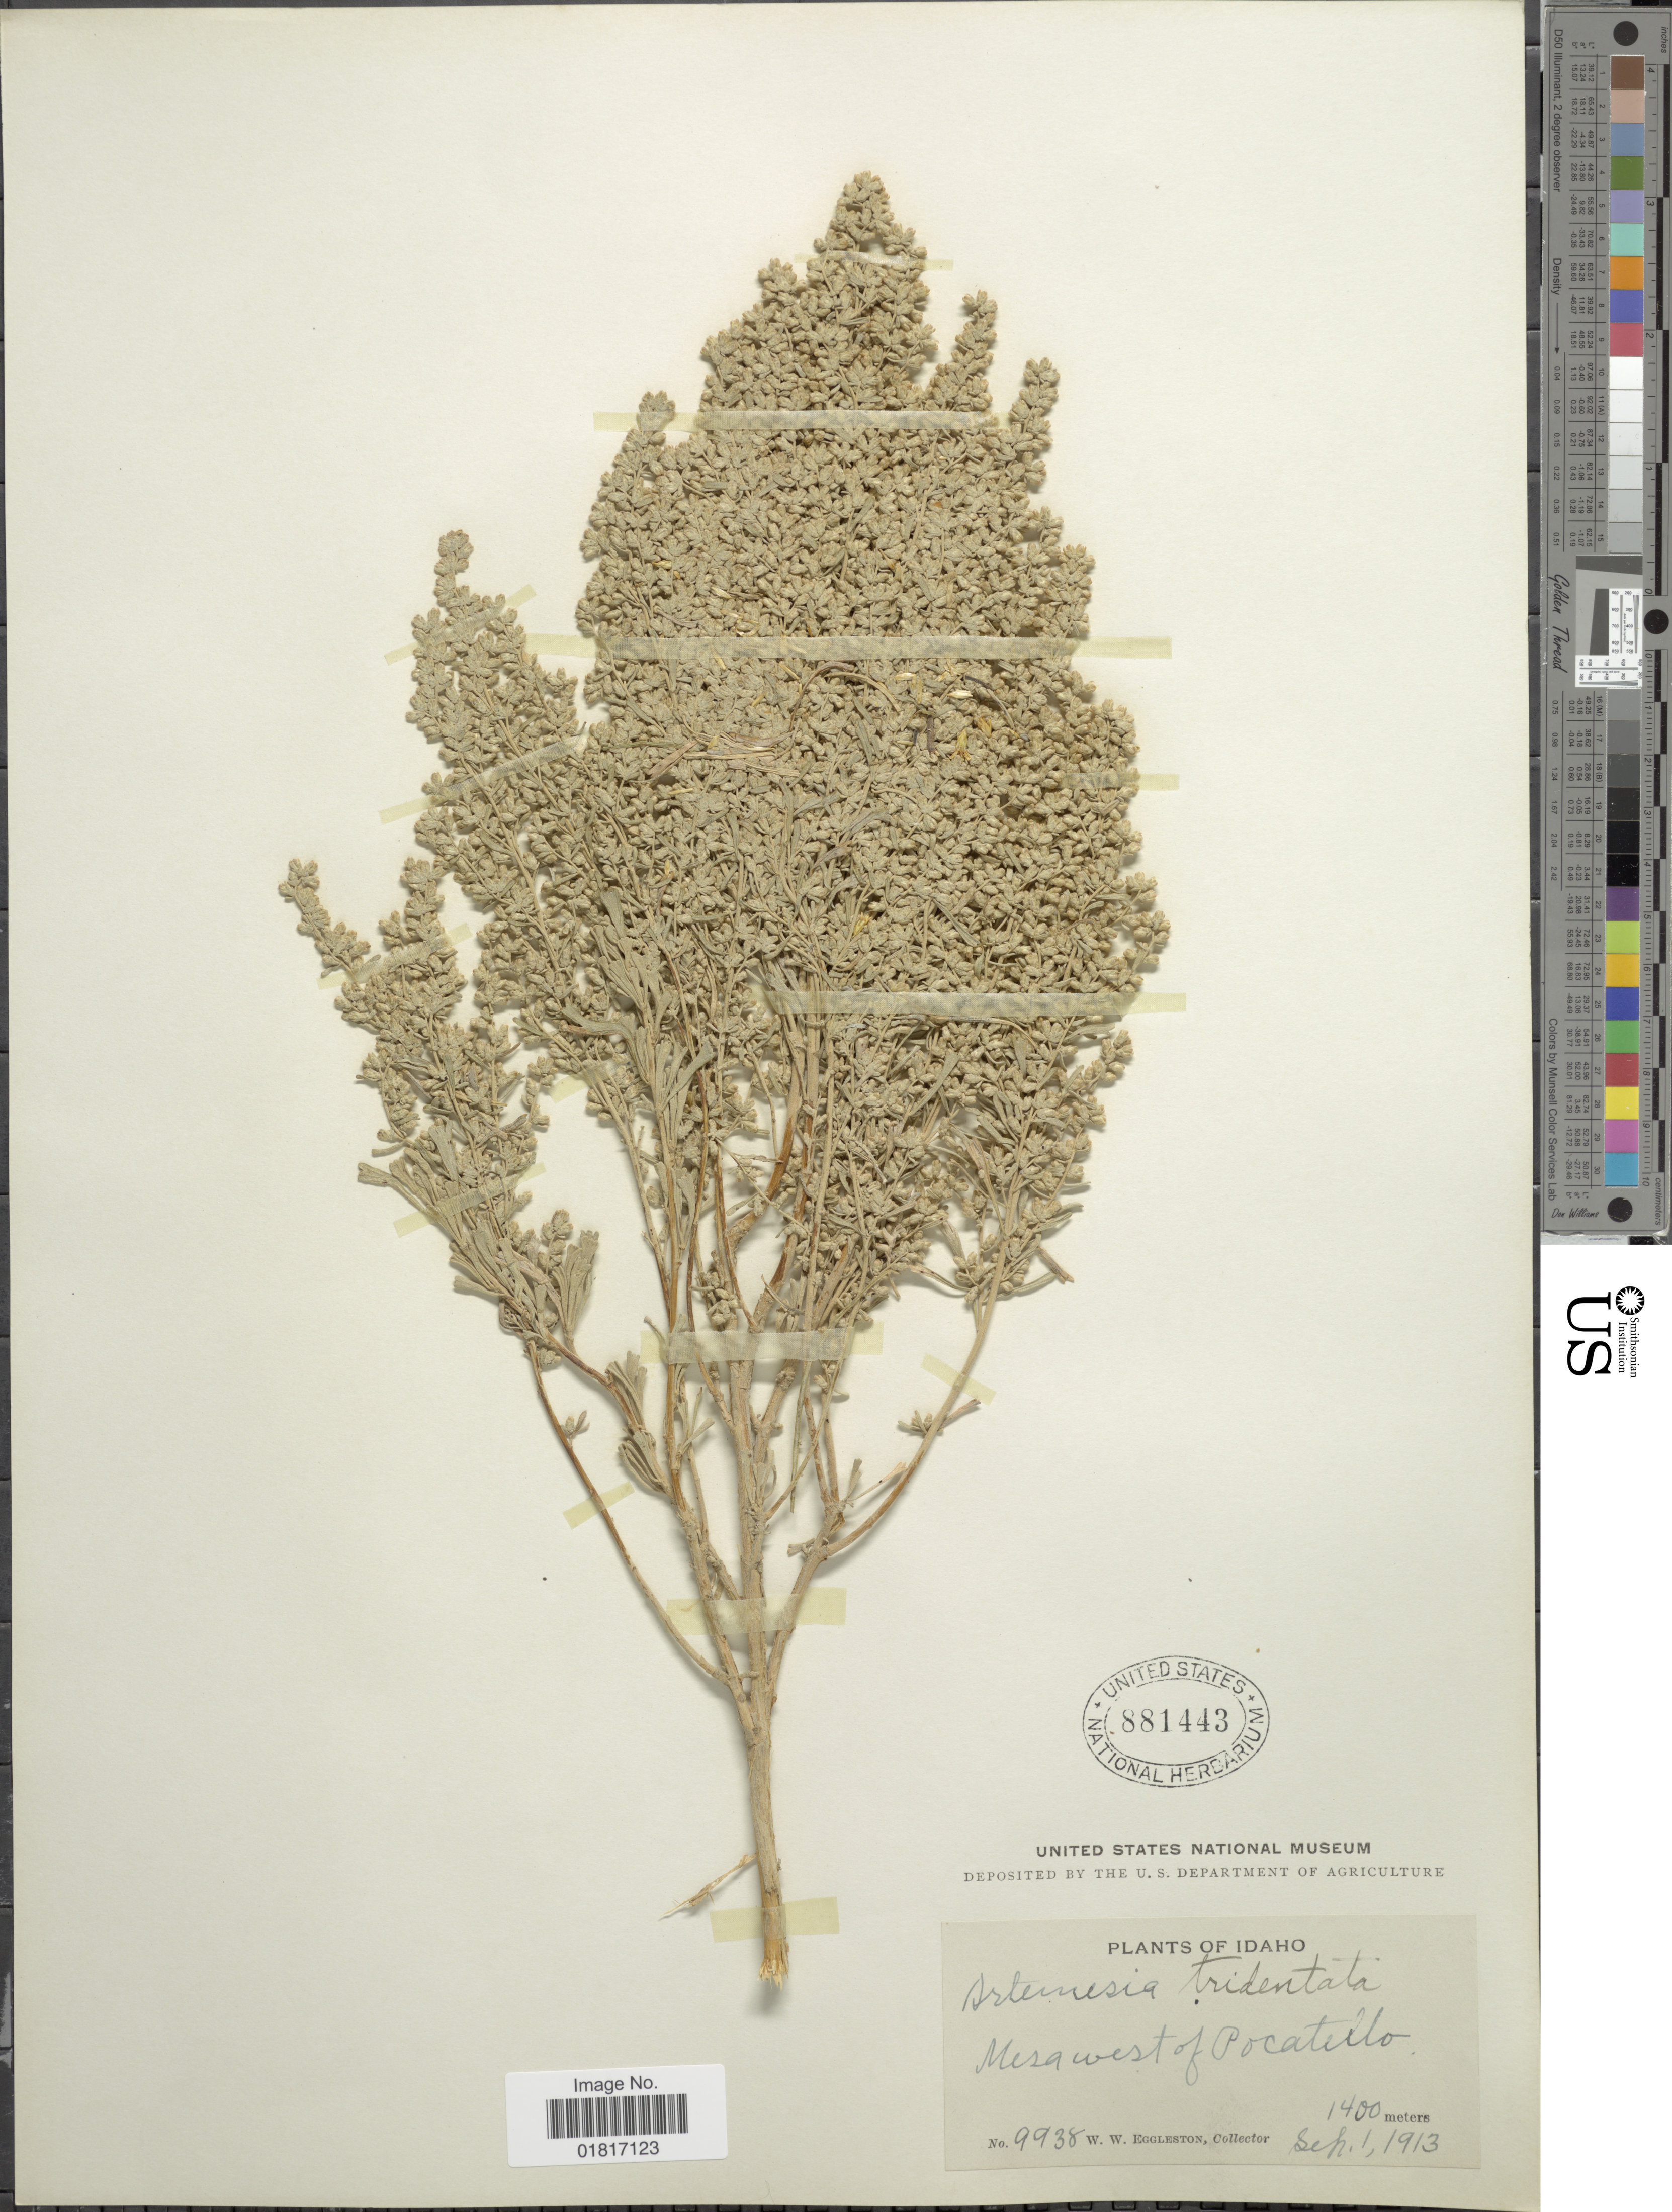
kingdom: Plantae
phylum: Tracheophyta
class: Magnoliopsida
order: Asterales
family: Asteraceae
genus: Artemisia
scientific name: Artemisia tridentata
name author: Nutt.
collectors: W. W. Eggleston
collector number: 9938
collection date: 1913-09-01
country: United States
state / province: Idaho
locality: Mesa west of Pocatello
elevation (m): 1400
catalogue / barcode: US 881443